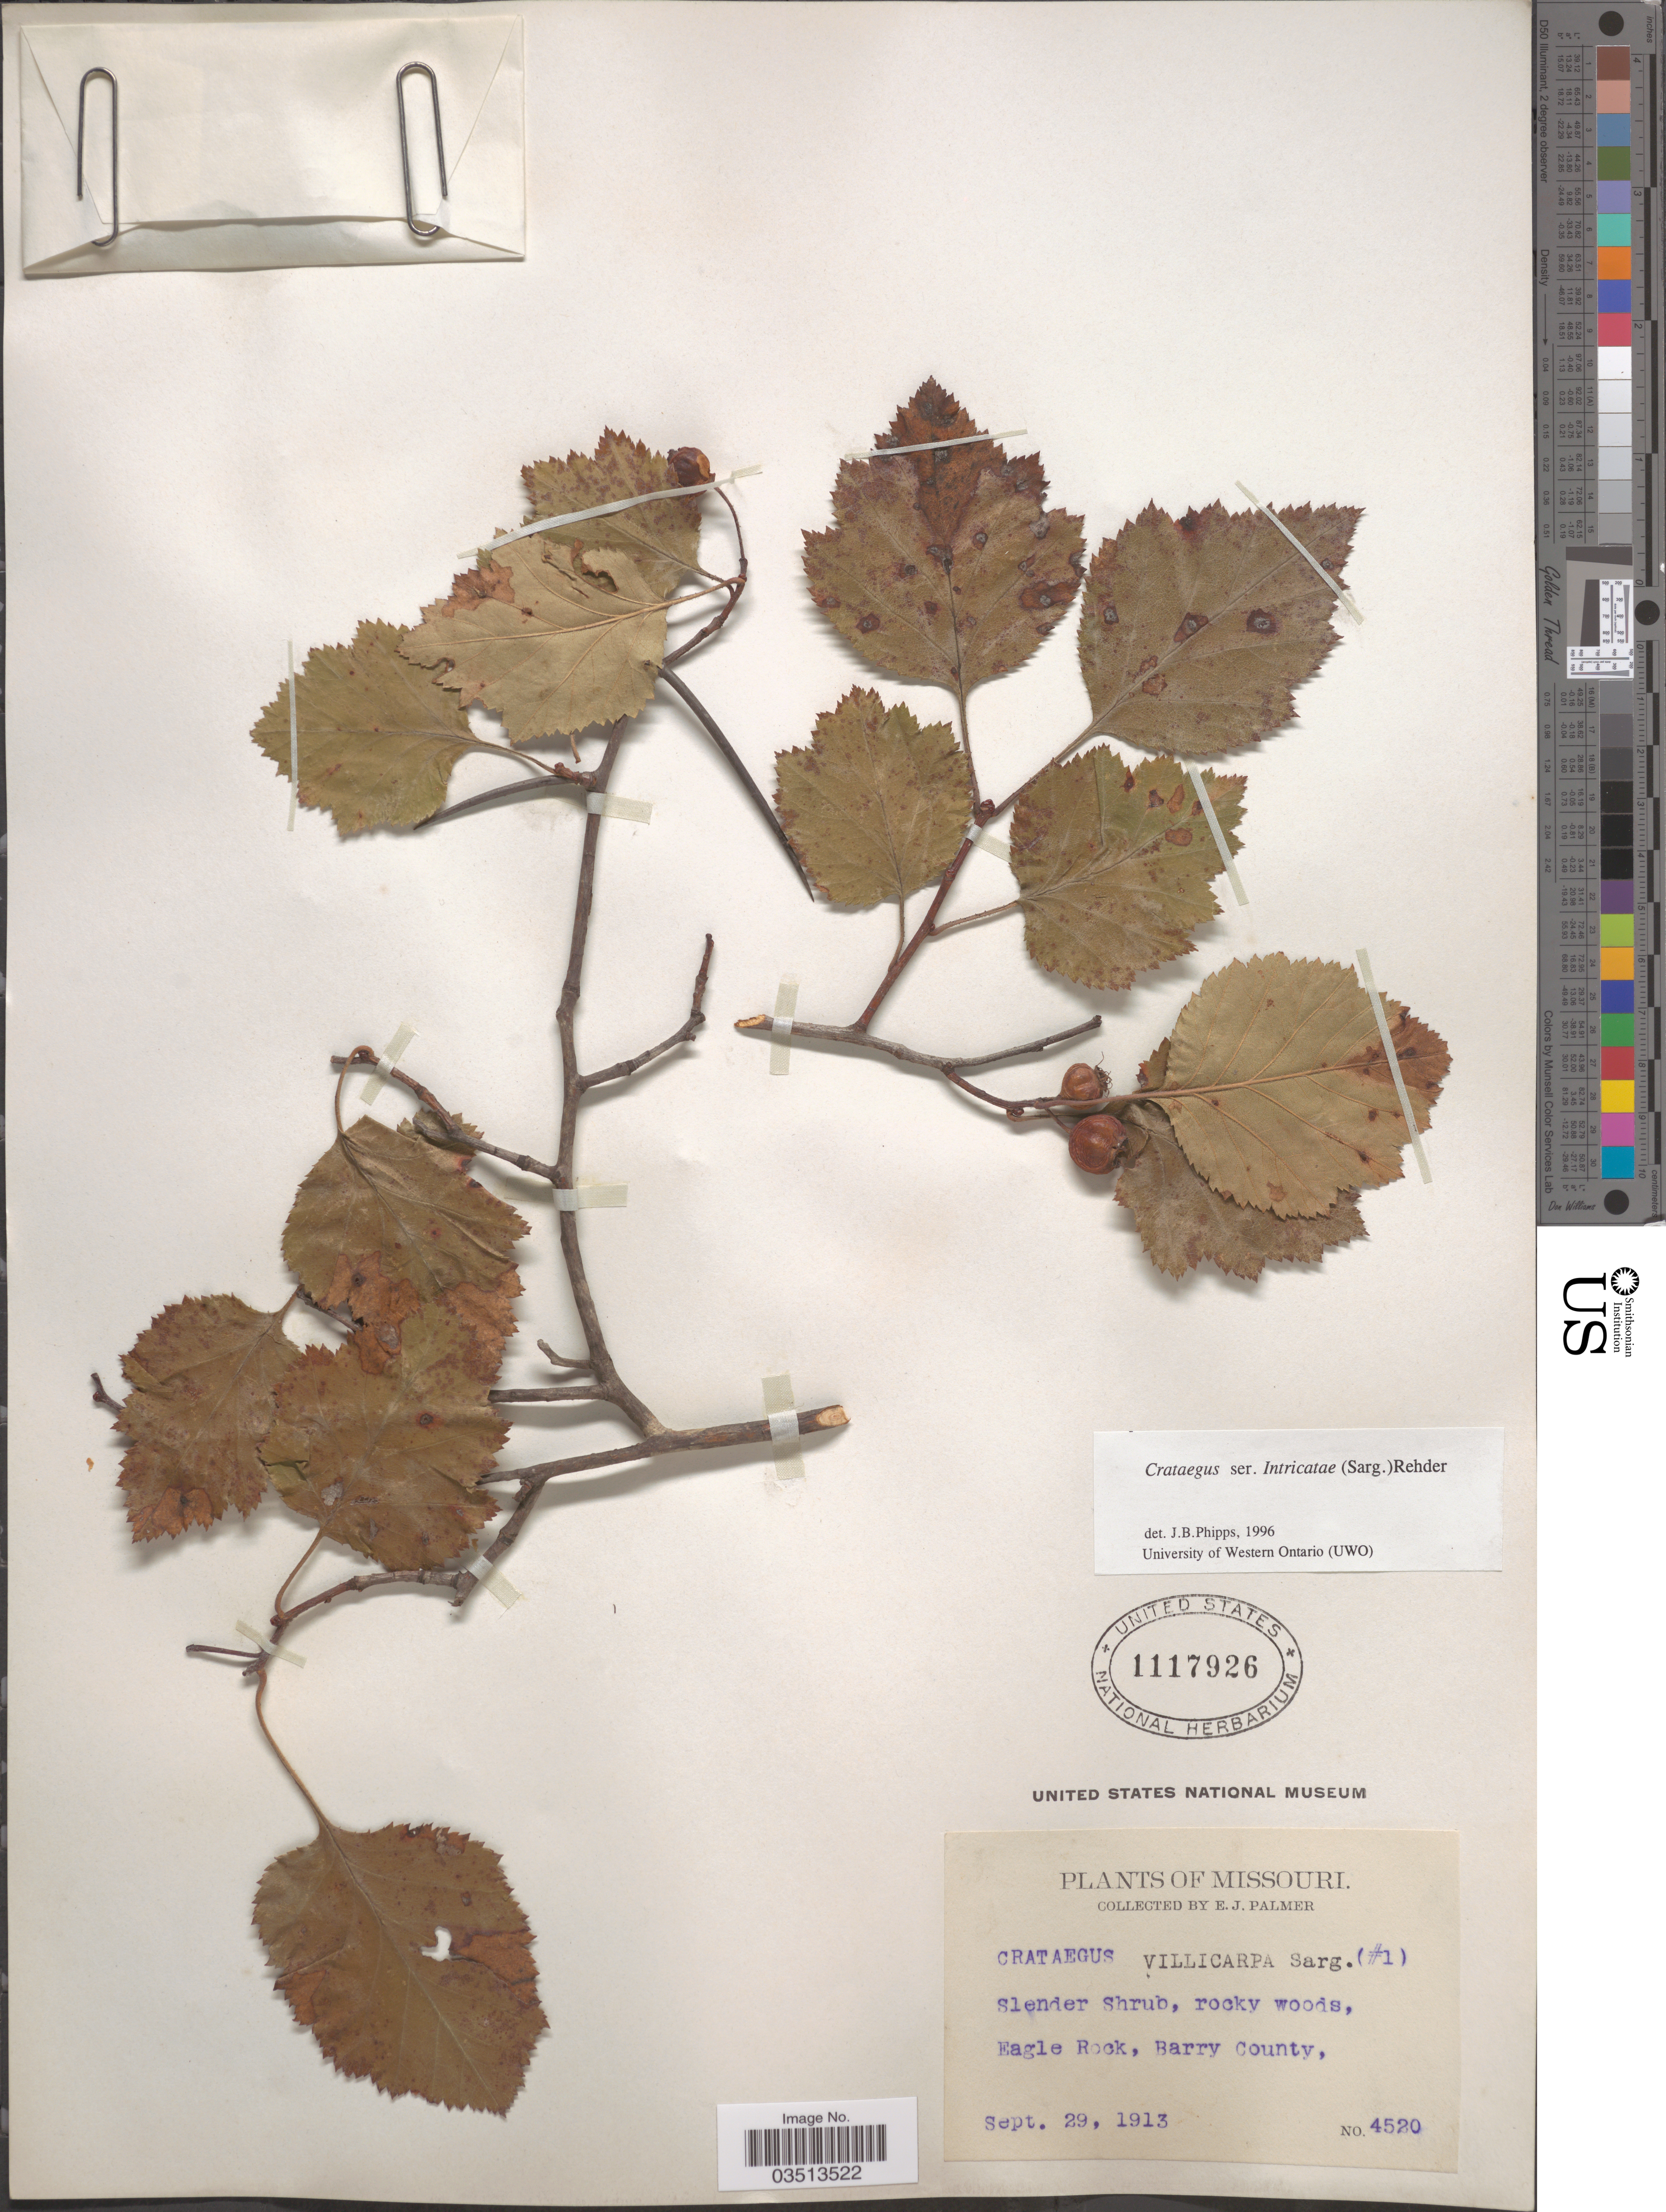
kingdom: Plantae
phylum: Tracheophyta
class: Magnoliopsida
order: Rosales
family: Rosaceae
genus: Crataegus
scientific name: Crataegus biltmoreana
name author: Beadle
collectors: E. J. Palmer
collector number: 4520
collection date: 1913-09-29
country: United States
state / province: Missouri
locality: Eagle Rock, Barry County.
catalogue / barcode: US 1117926